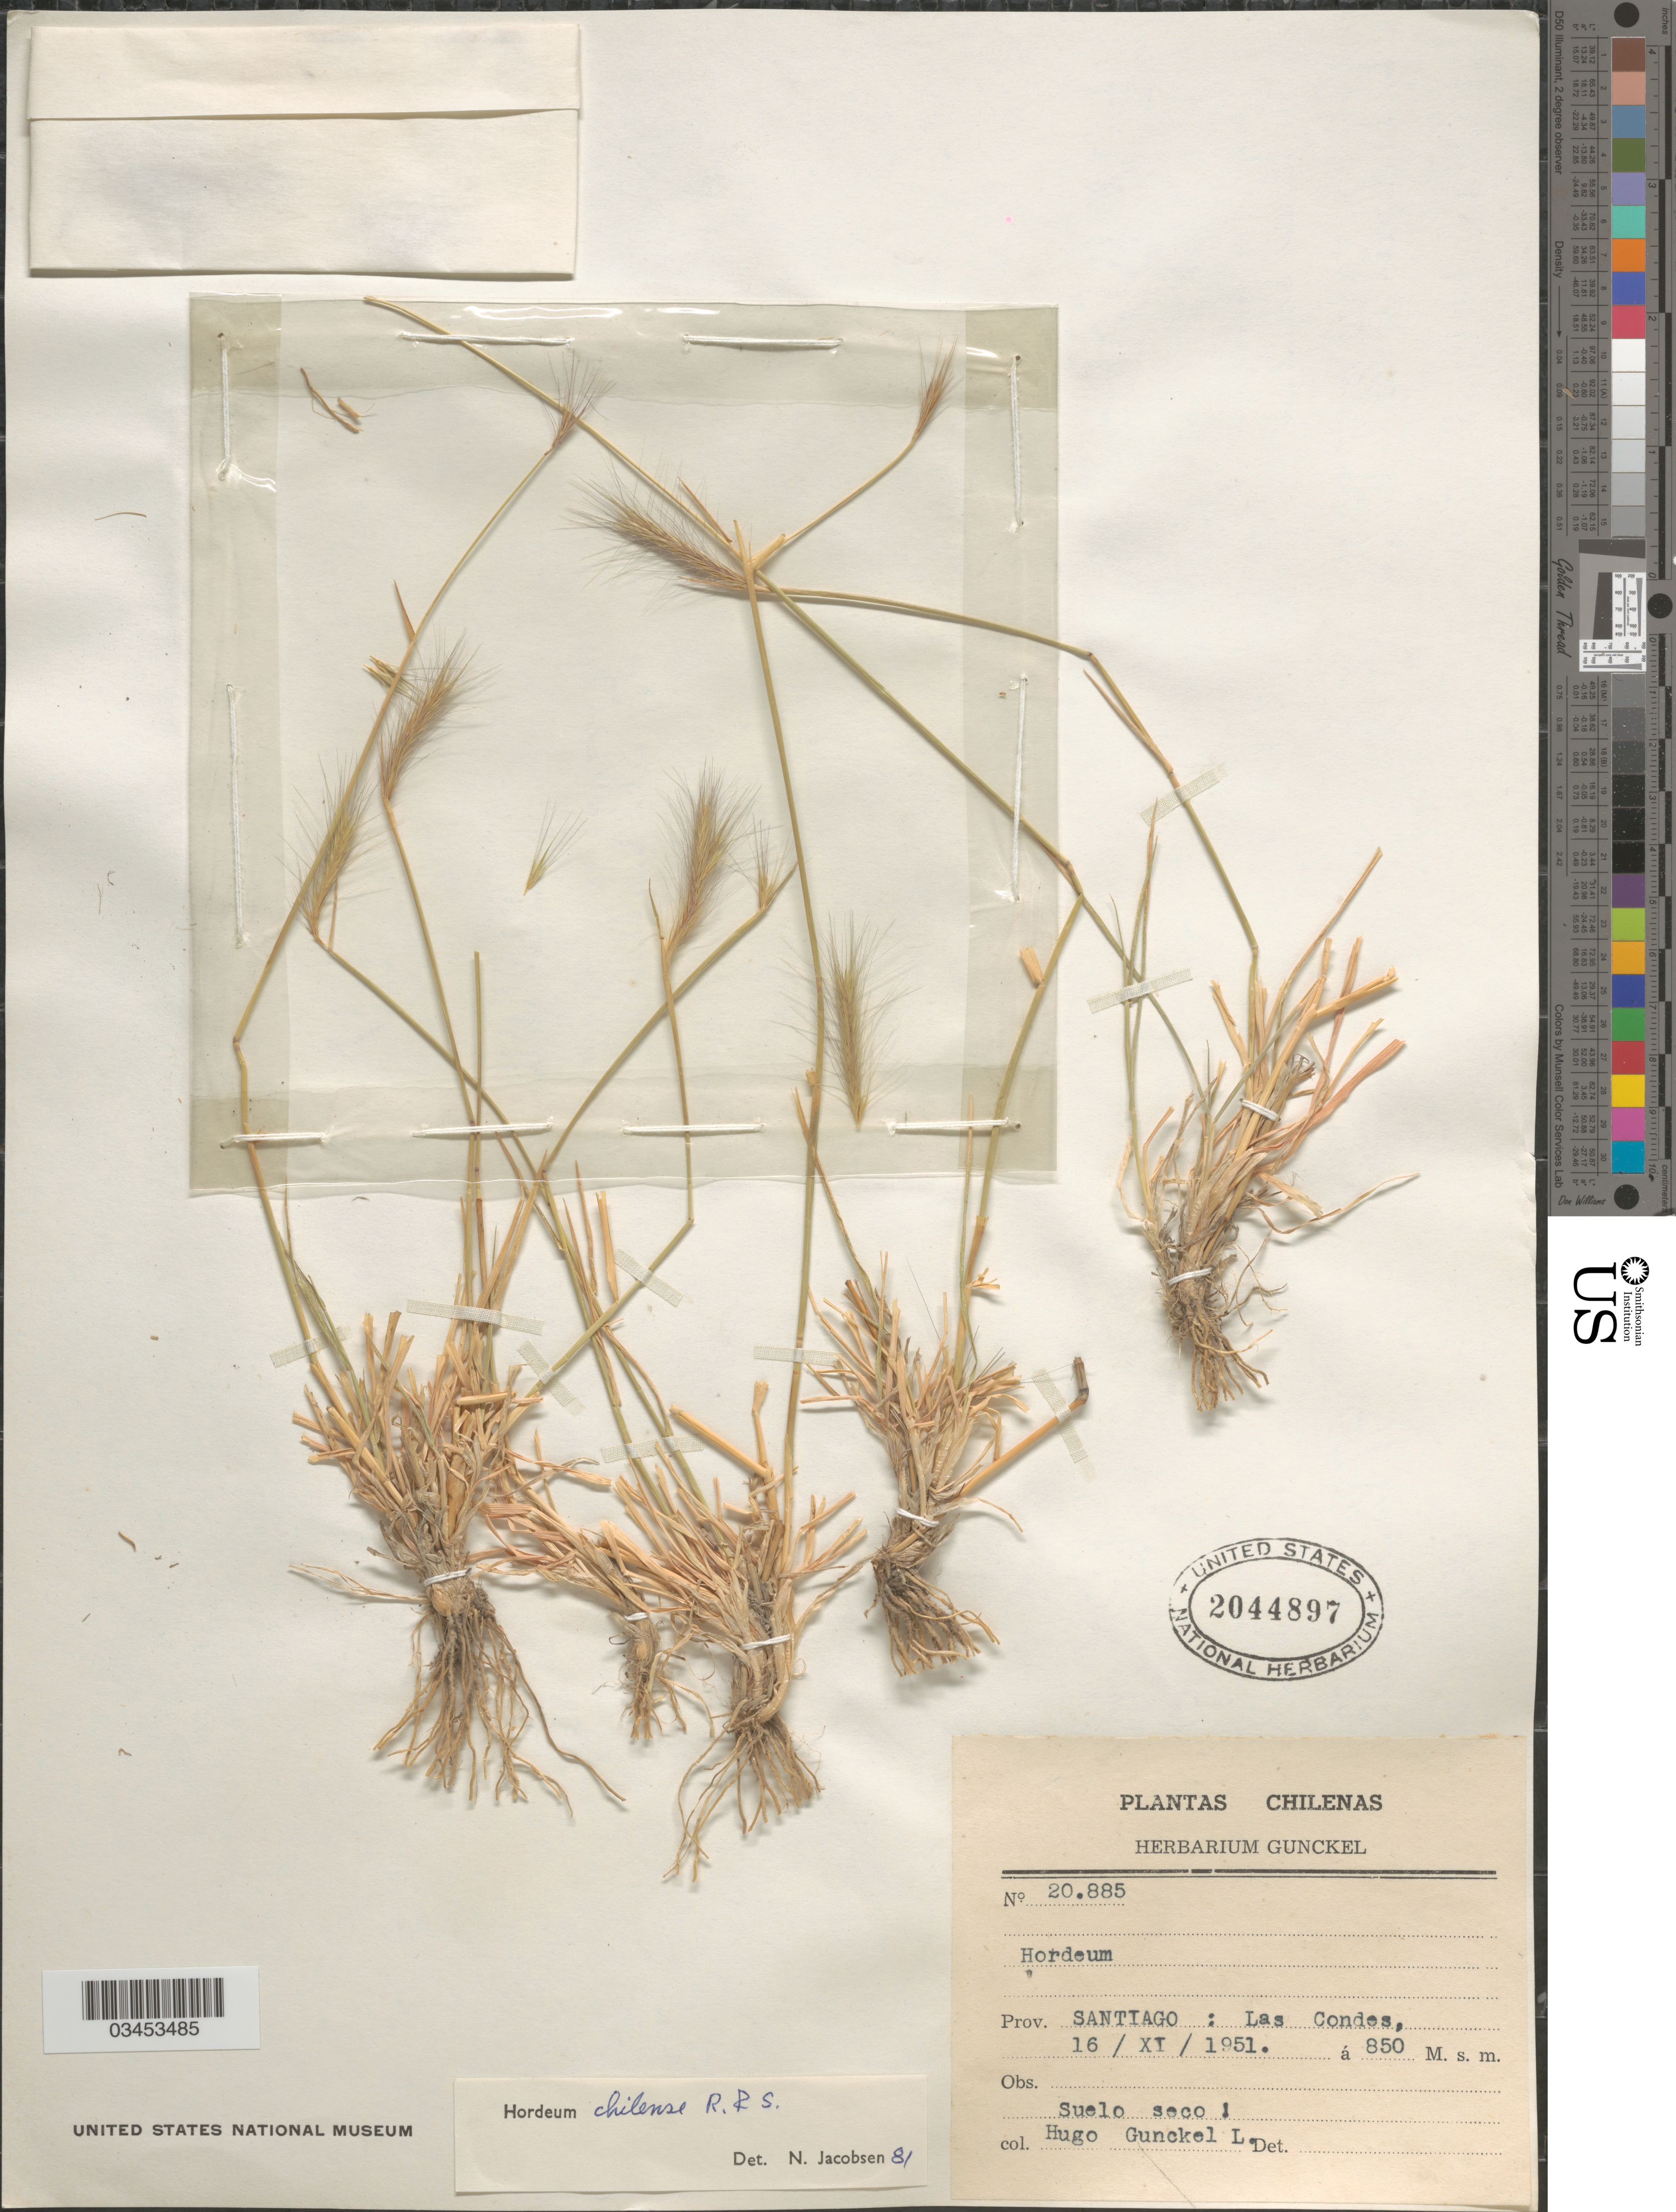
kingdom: Plantae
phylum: Tracheophyta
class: Liliopsida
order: Poales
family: Poaceae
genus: Hordeum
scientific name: Hordeum chilense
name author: Roem. & Schult.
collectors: H. Gunckel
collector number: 20885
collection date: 1951-11-16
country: Chile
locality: Prov. Santiago: Las Condes.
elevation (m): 850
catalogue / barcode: US 2044897